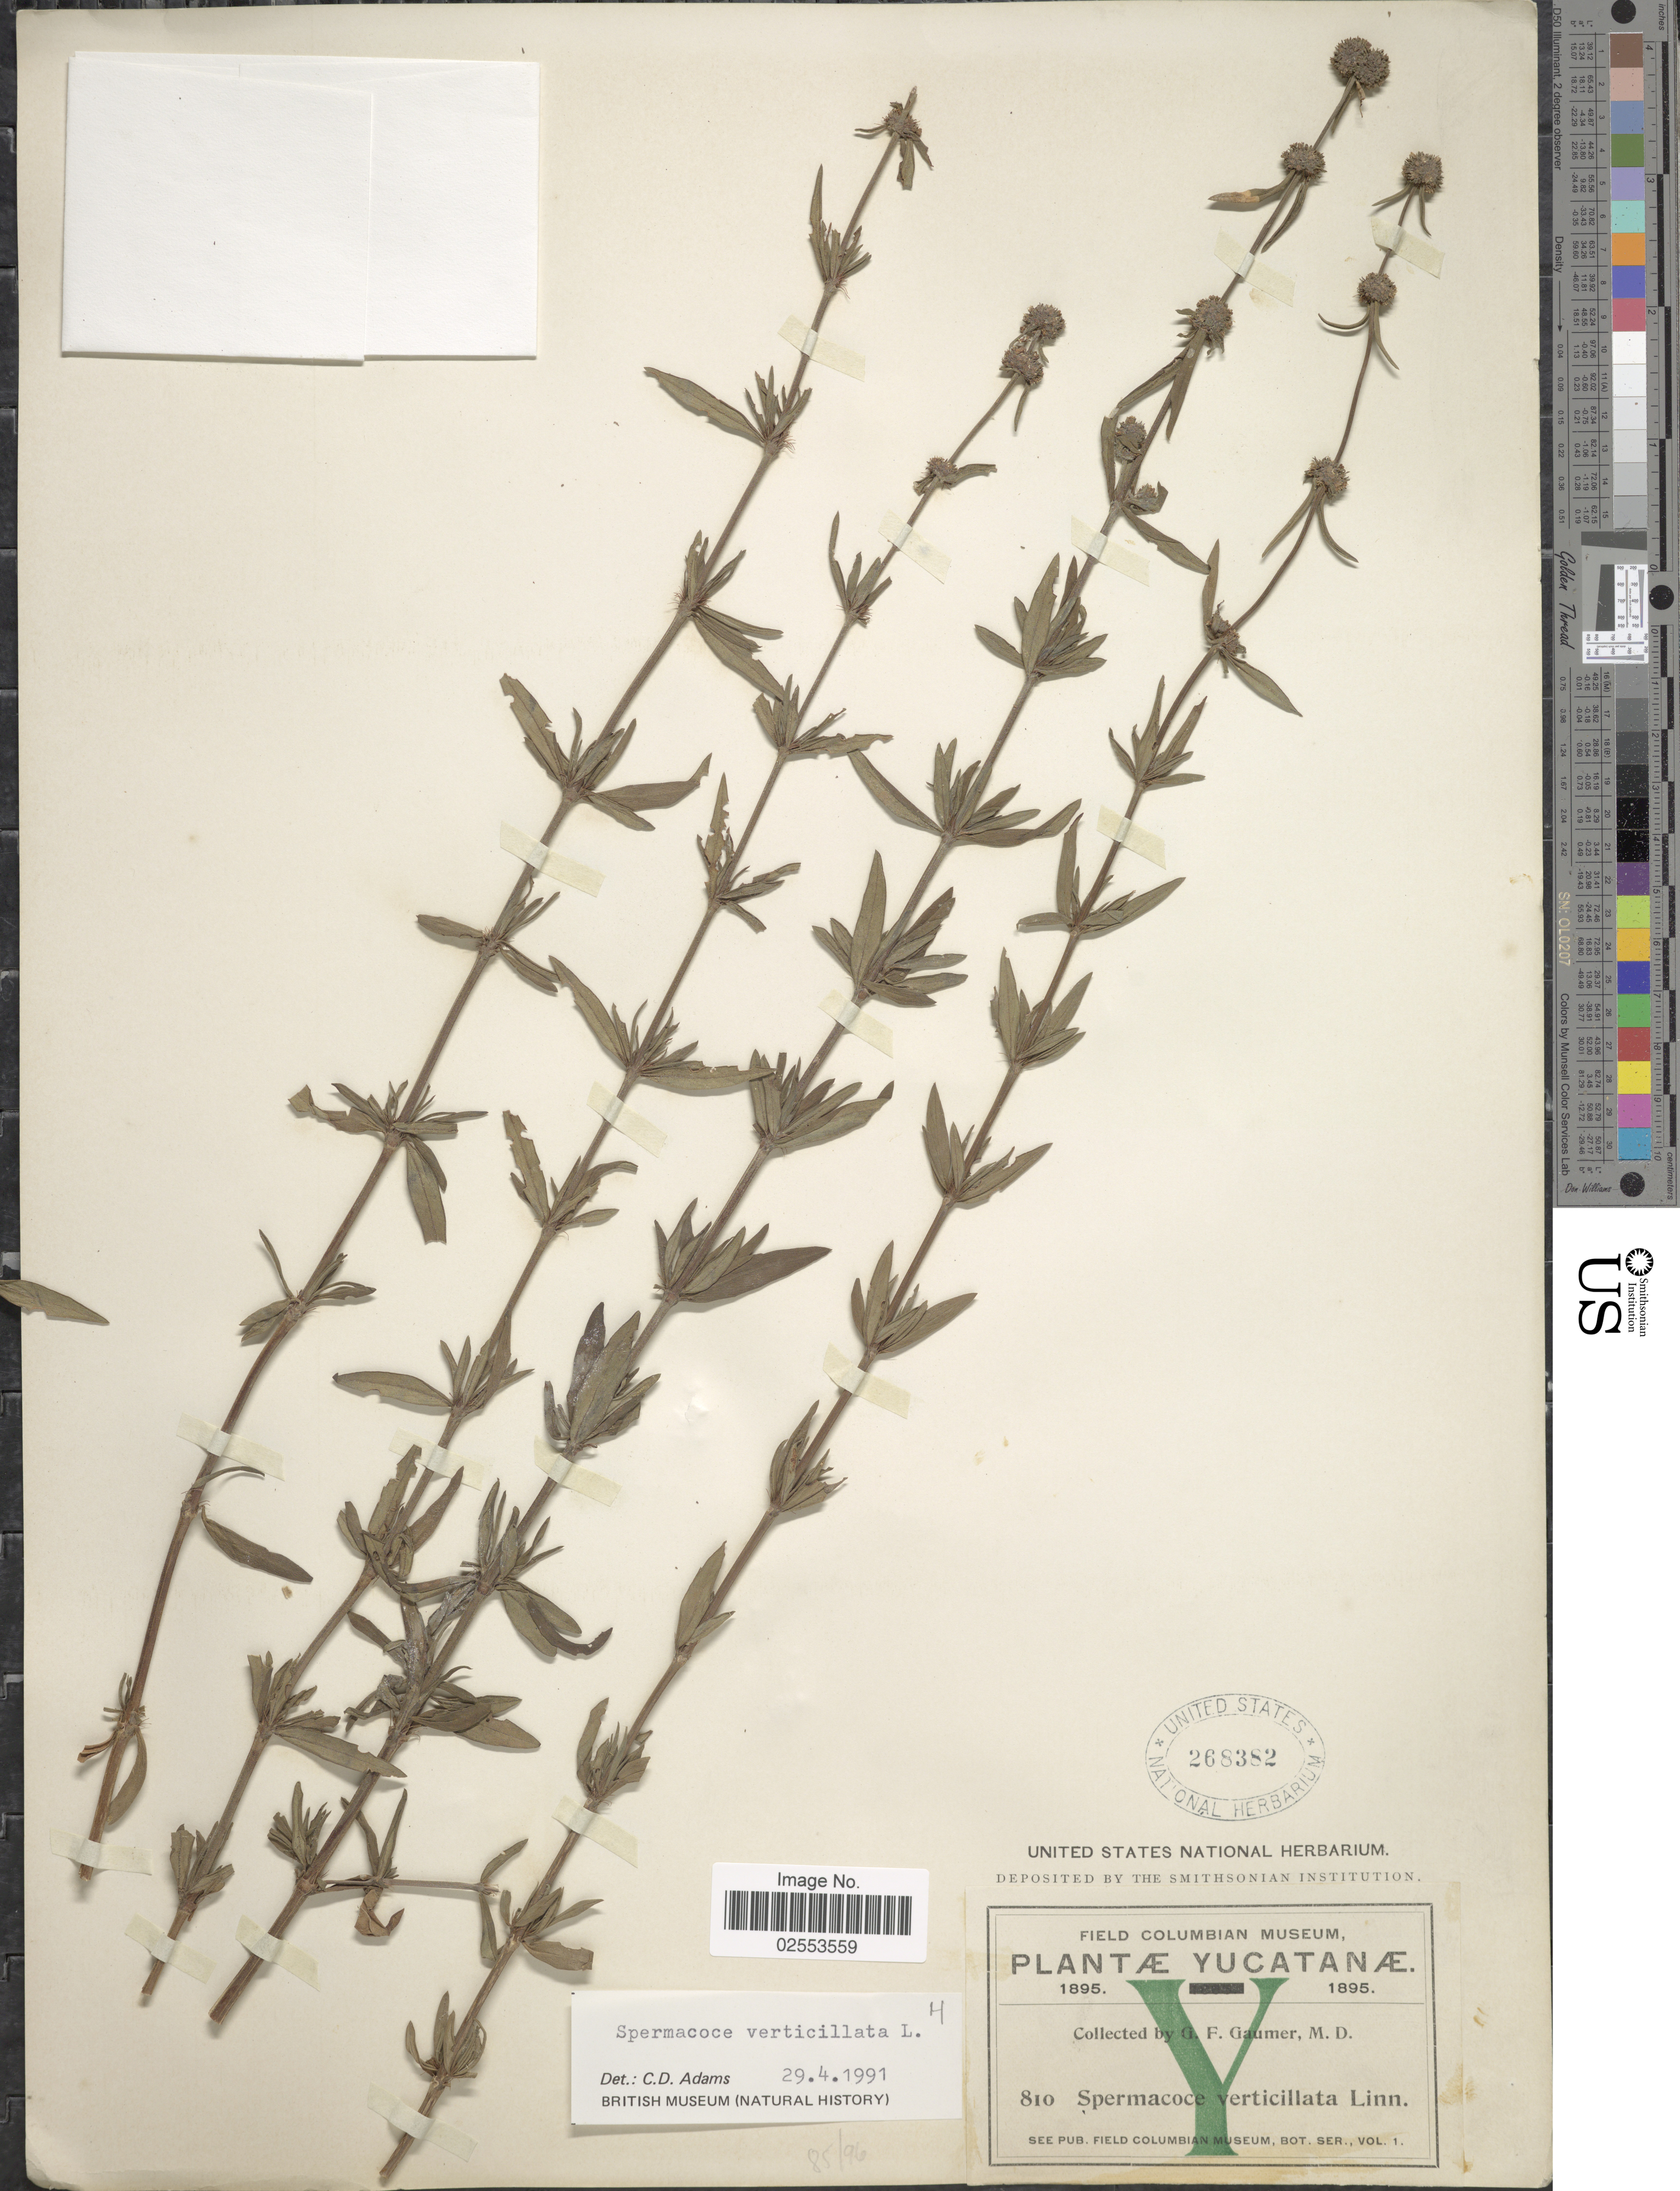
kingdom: Plantae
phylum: Tracheophyta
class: Magnoliopsida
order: Gentianales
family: Rubiaceae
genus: Spermacoce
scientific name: Spermacoce verticillata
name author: L.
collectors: G. F. Gaumer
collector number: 910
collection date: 1895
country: Mexico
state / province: Yucatán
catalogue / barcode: US 268382